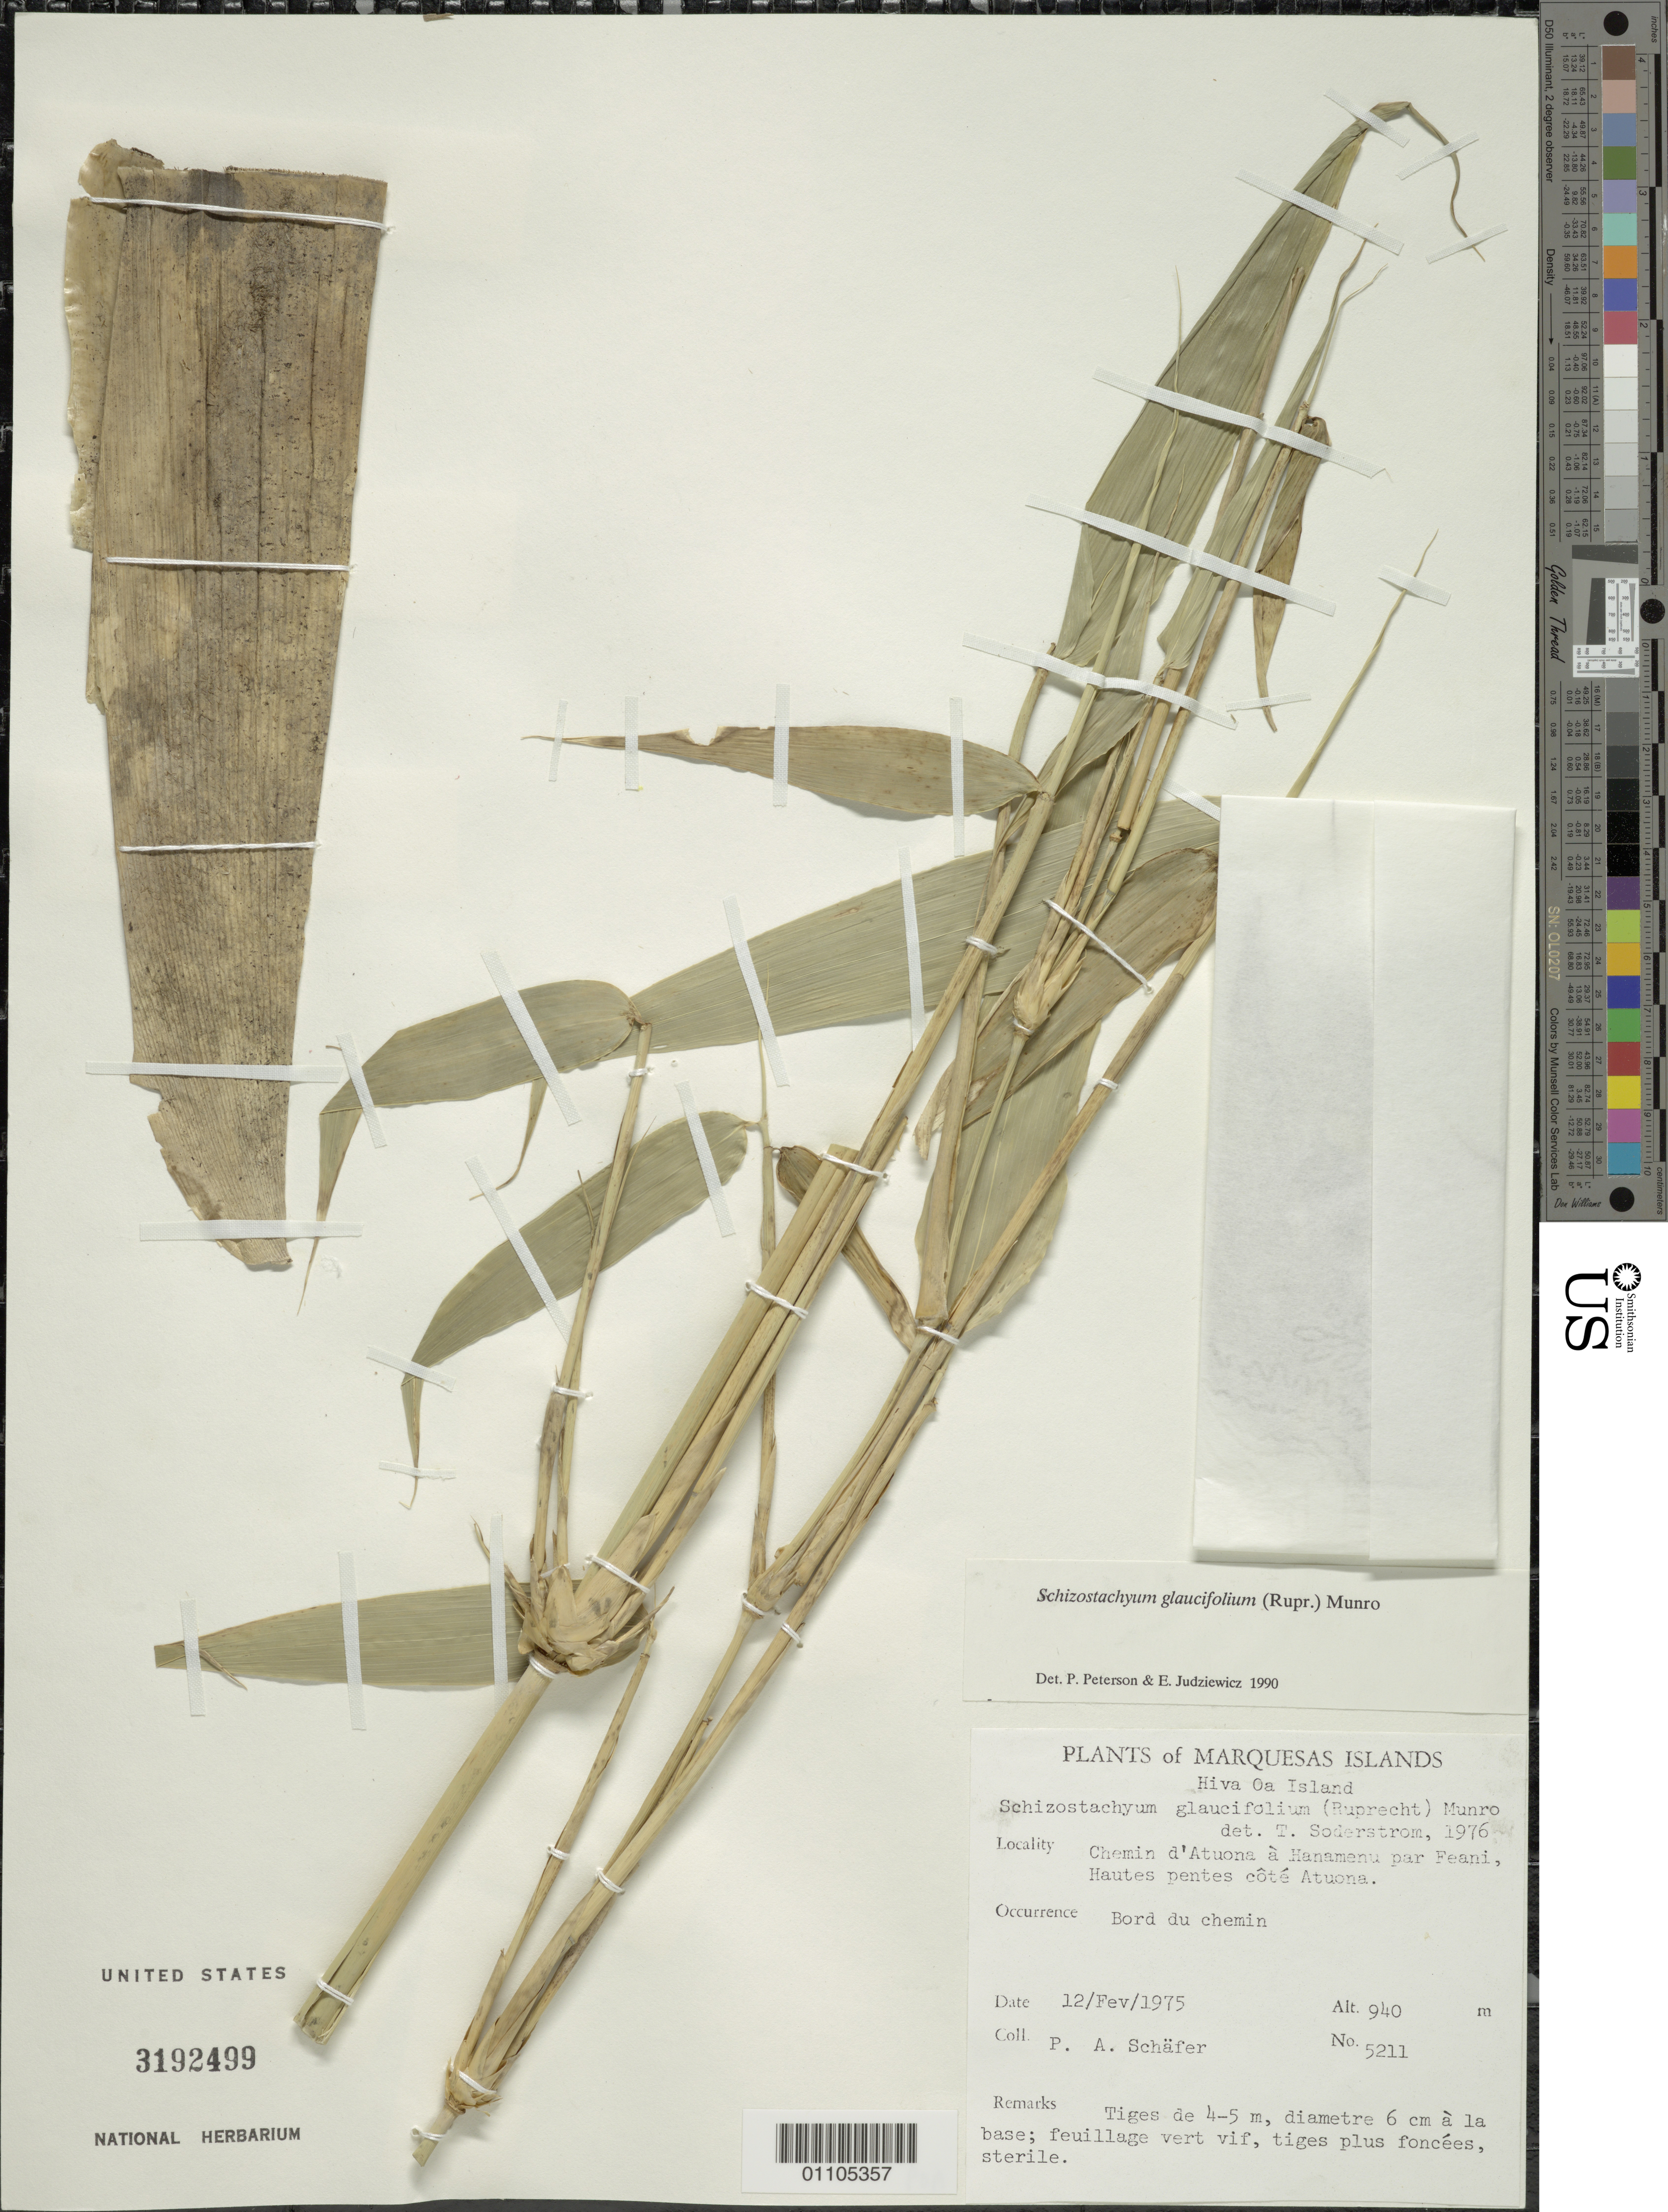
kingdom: Plantae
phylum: Tracheophyta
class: Liliopsida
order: Poales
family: Poaceae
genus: Schizostachyum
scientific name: Schizostachyum glaucifolium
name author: (Rupr.) Munro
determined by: Peterson, P. M.; Judziewicz, E. J.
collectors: P. A. Schäfer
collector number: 5211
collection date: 1975-02-12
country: French Polynesia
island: Hiva Oa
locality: Chemin d'Atuona à Hanamenu par Feani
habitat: hautes pentes cote Atuona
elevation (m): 940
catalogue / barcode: US 3192499